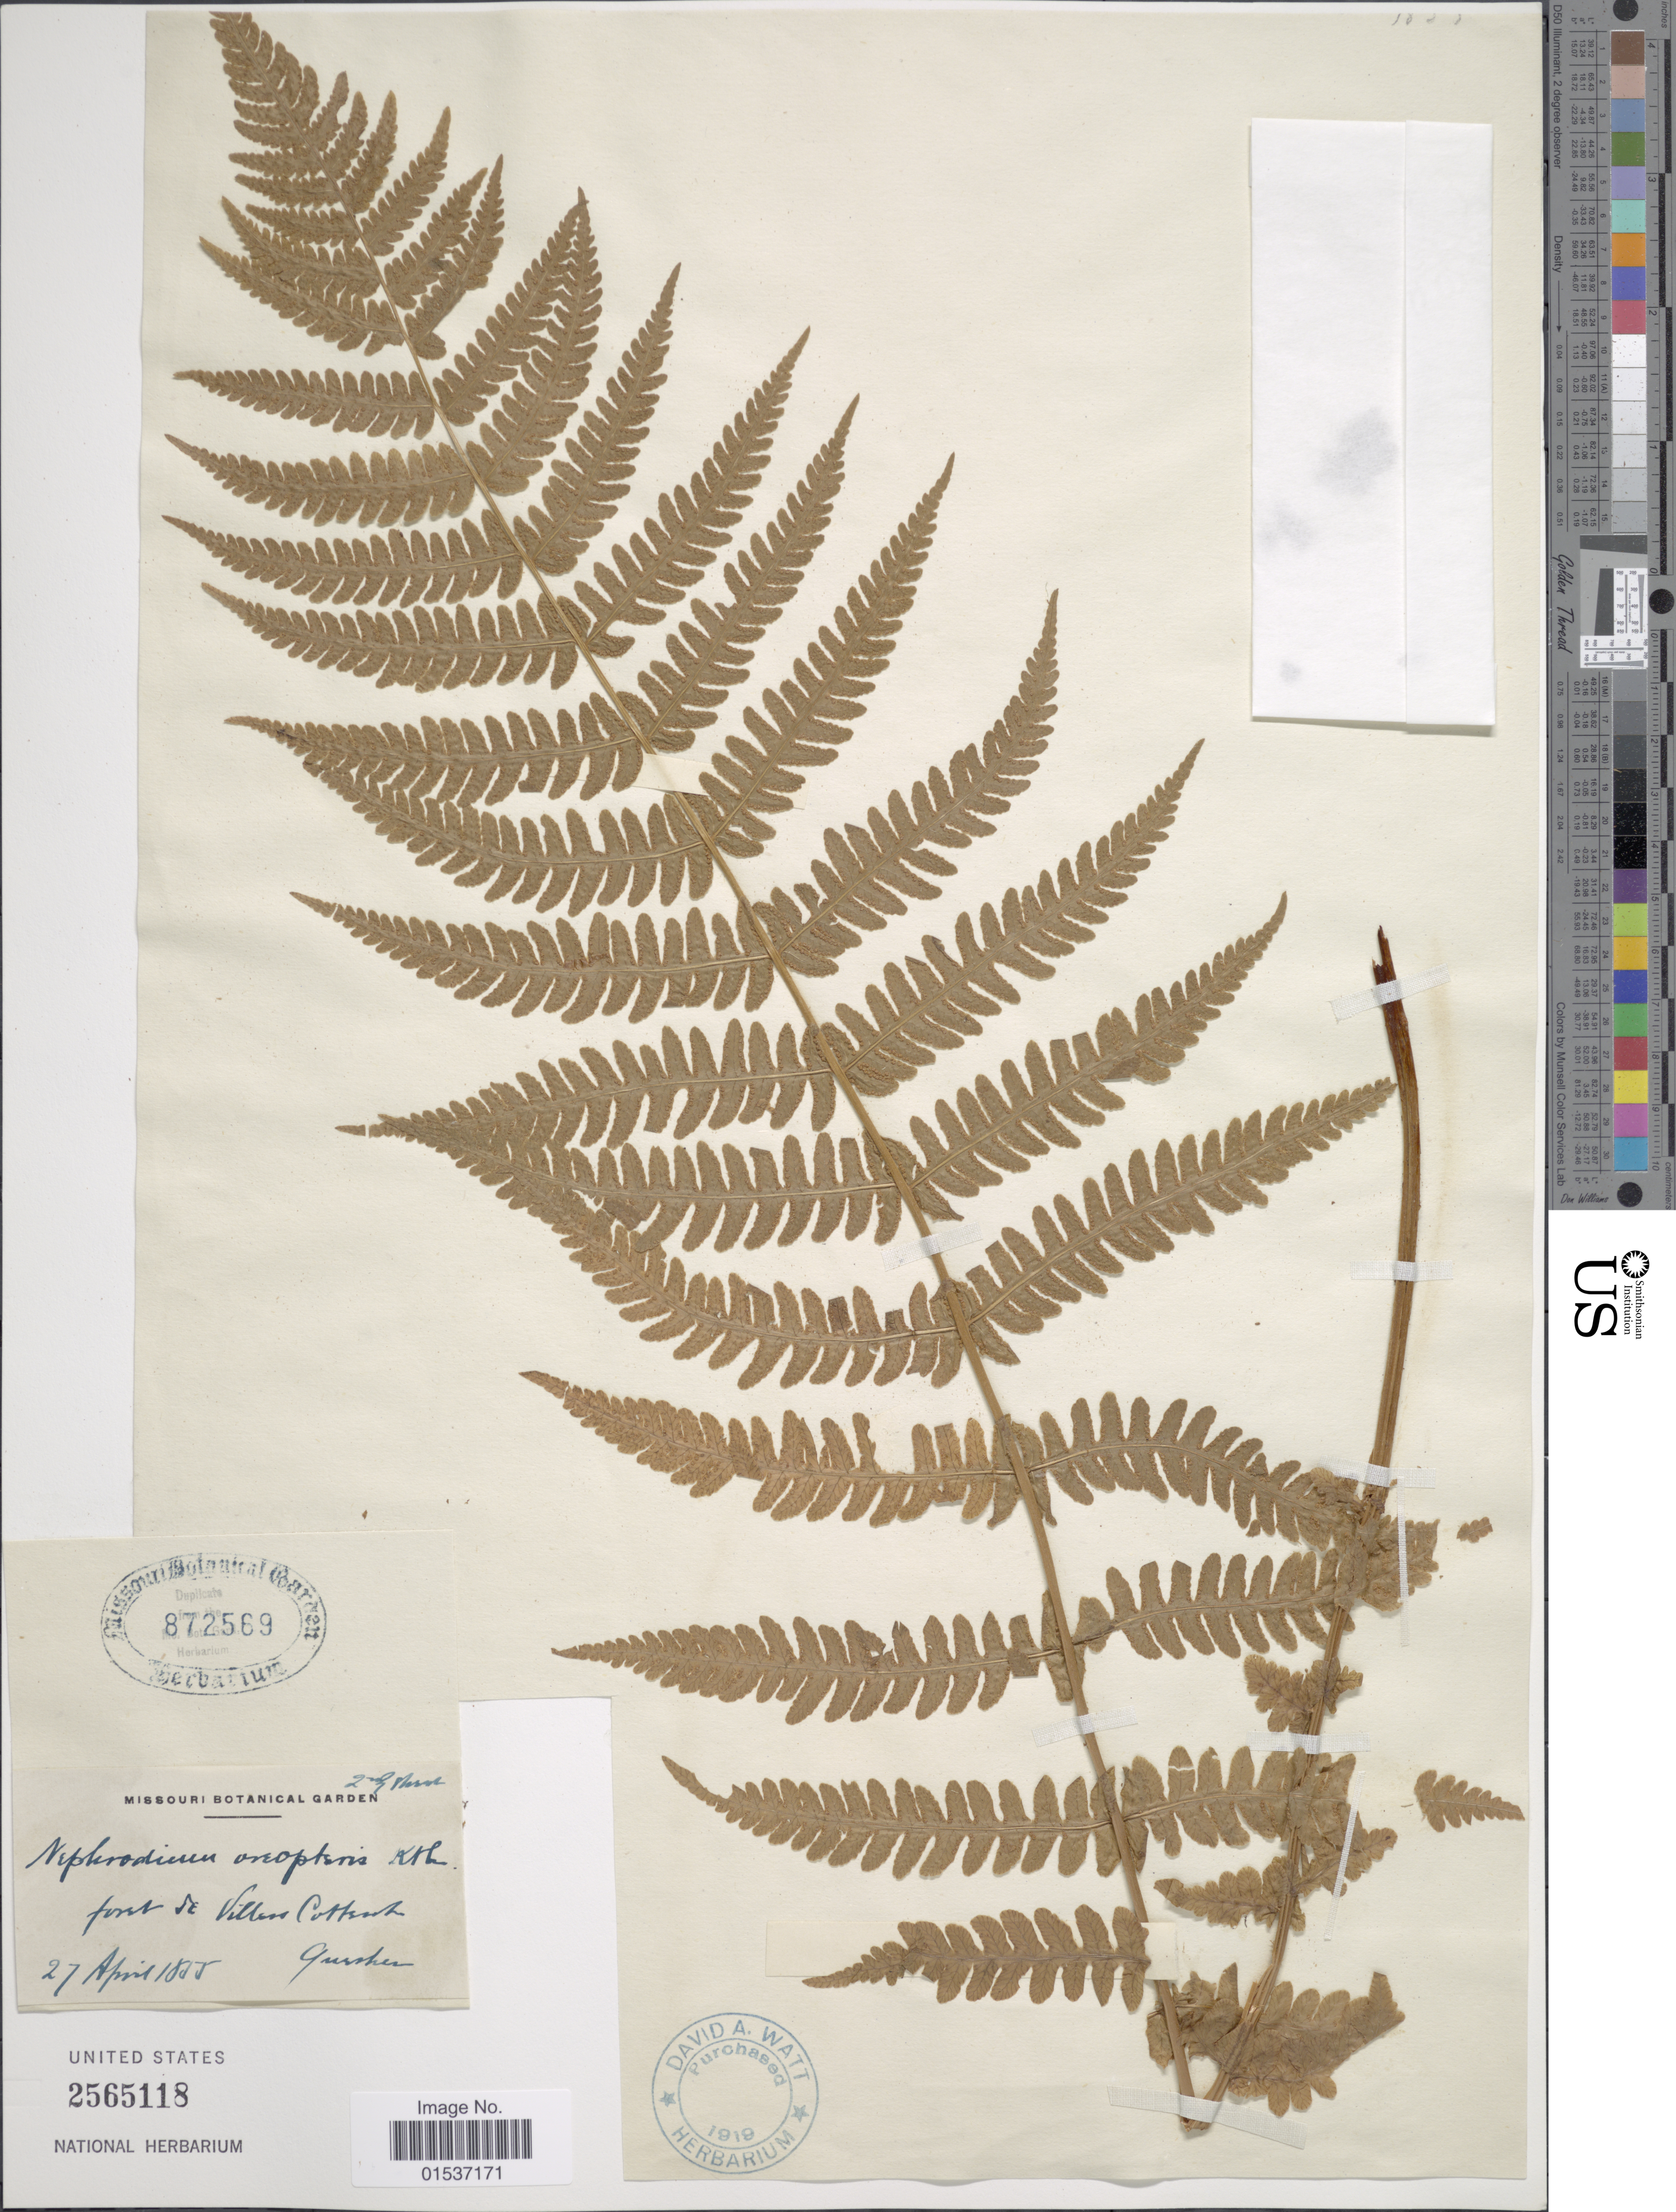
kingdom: Plantae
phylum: Tracheophyta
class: Polypodiopsida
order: Polypodiales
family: Thelypteridaceae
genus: Oreopteris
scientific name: Oreopteris limbosperma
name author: (All.) K. Iwats.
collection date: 1855-04-27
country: France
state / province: Hauts-de-France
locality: Forêt de Villers-Cotterêts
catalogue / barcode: US 2565118